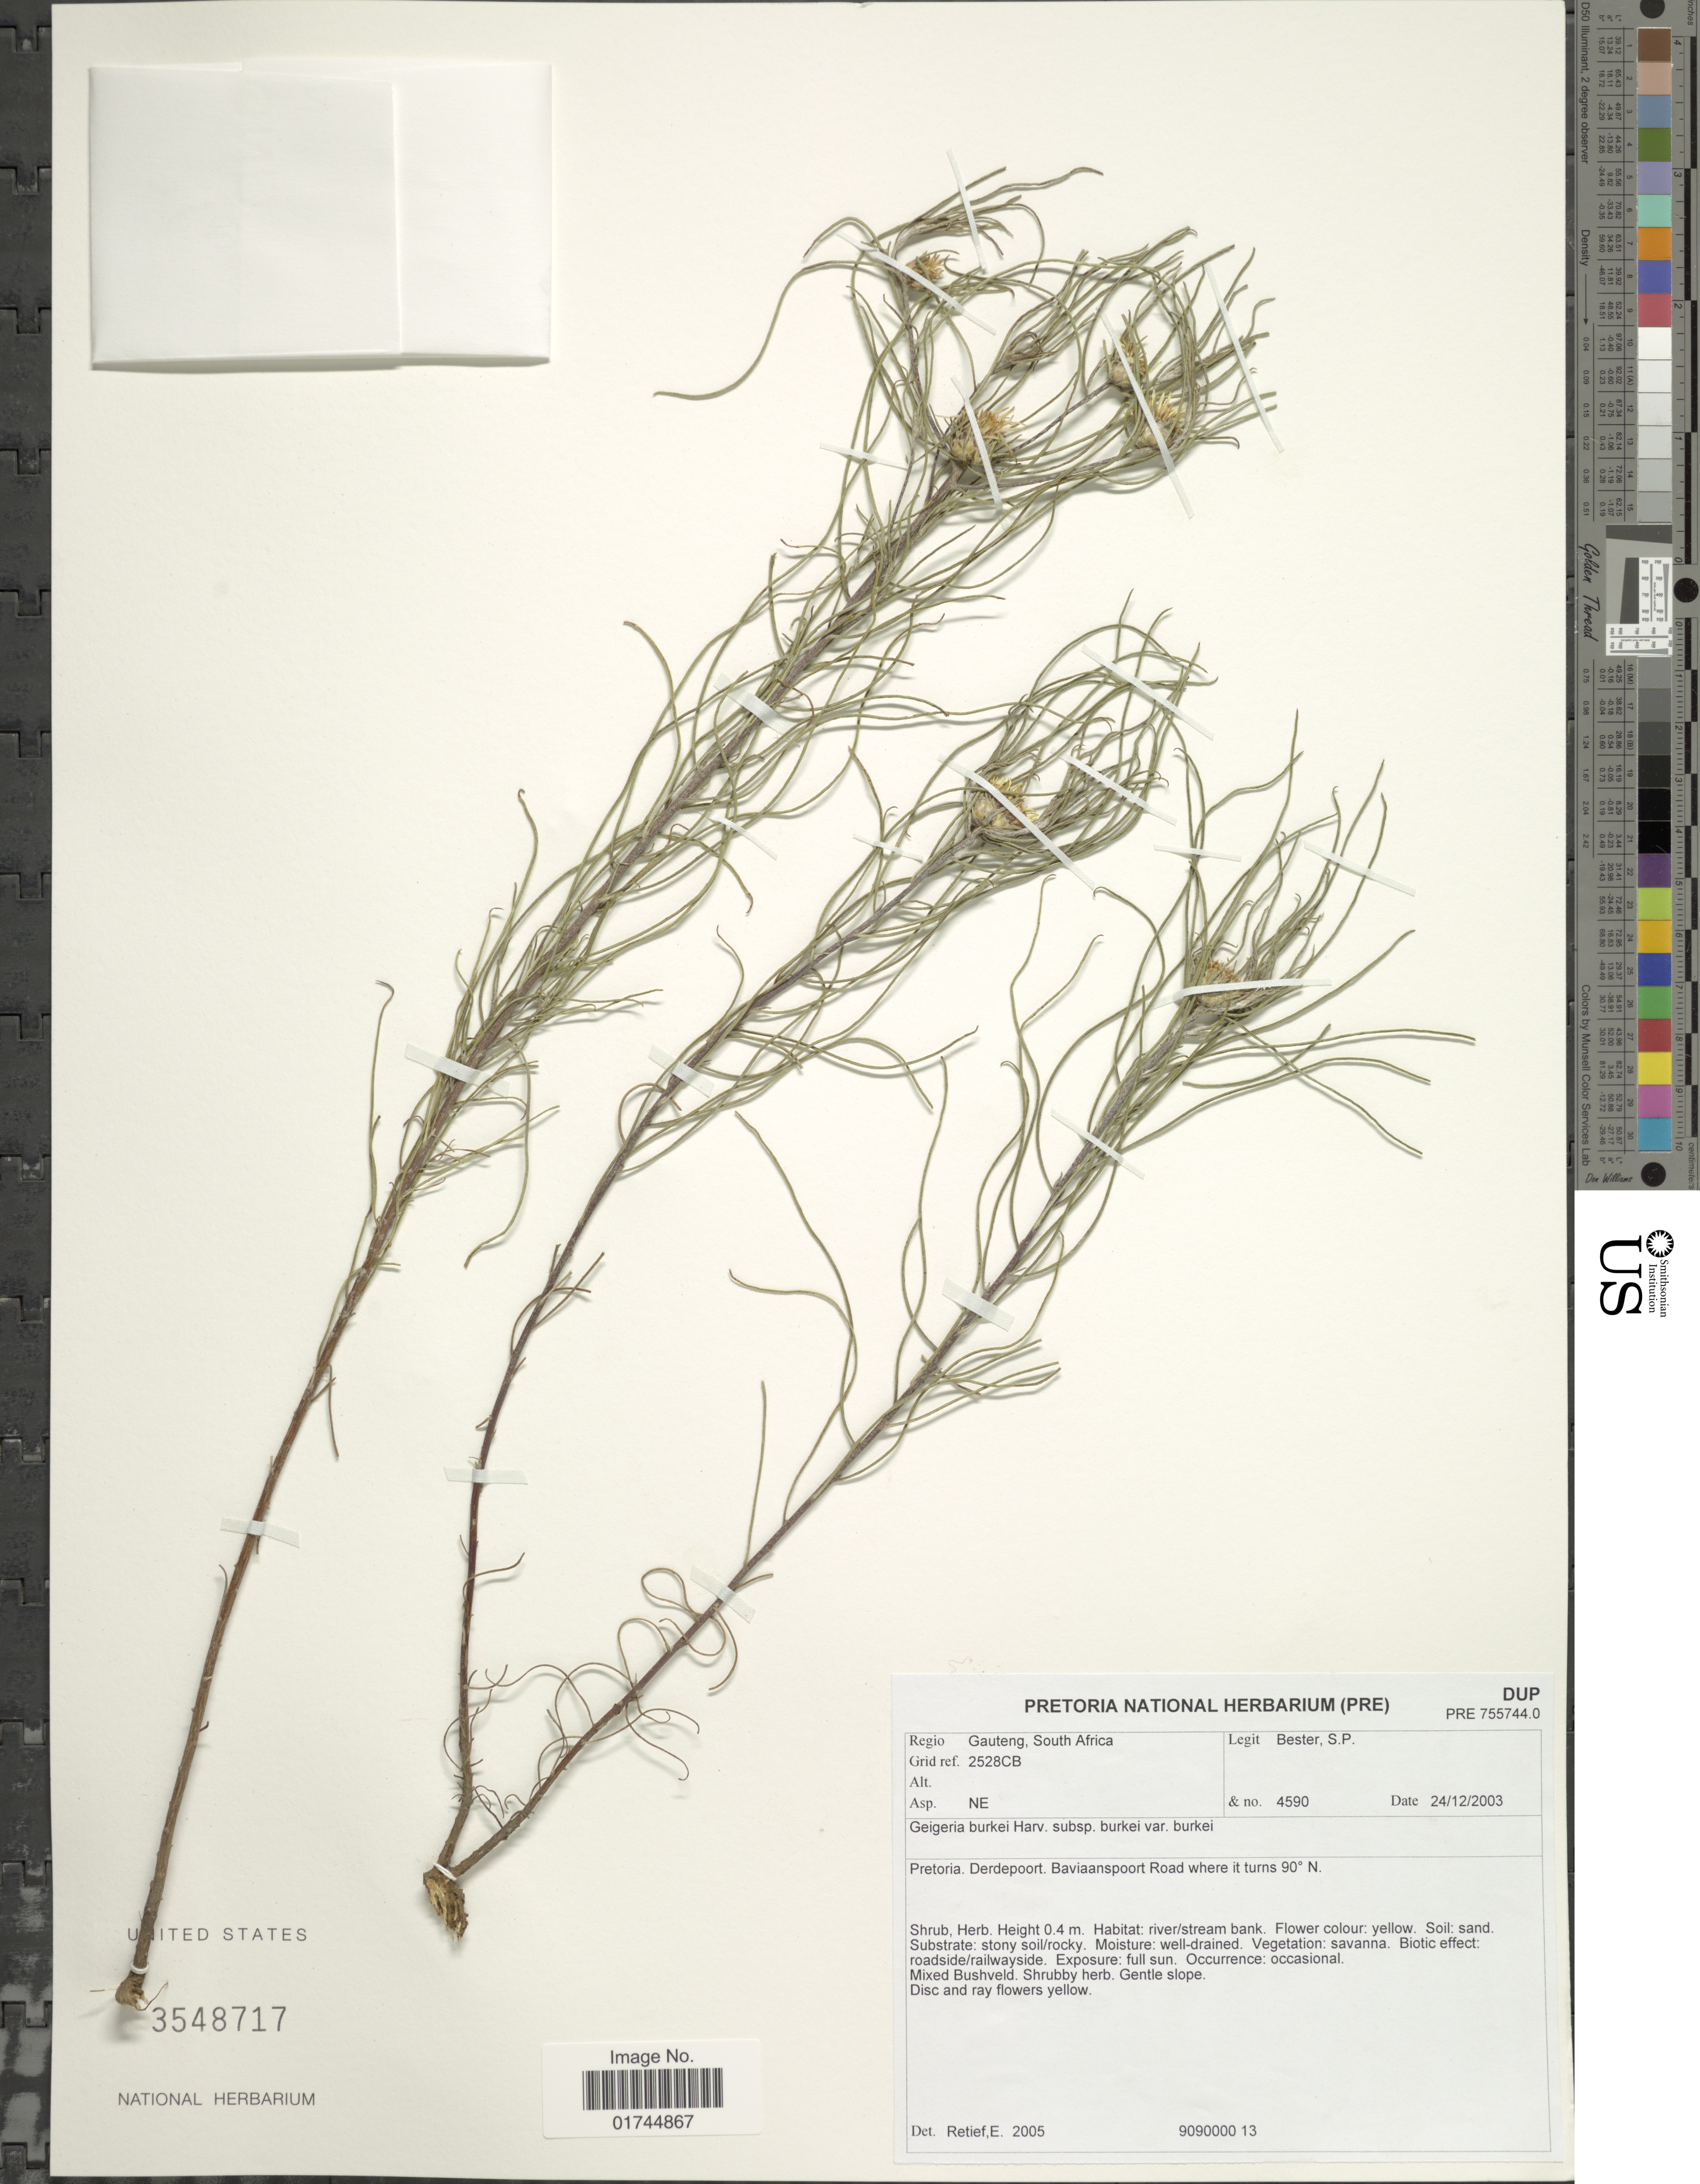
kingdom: Plantae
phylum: Tracheophyta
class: Magnoliopsida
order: Asterales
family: Asteraceae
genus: Geigeria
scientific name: Geigeria burkei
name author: Harv.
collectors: S. Bester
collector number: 4590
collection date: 2003-12-24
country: South Africa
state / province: Gauteng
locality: Pretoria. Derdepoort/ Baviaanspoort Road where it turns 90°N.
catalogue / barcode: US 3548717